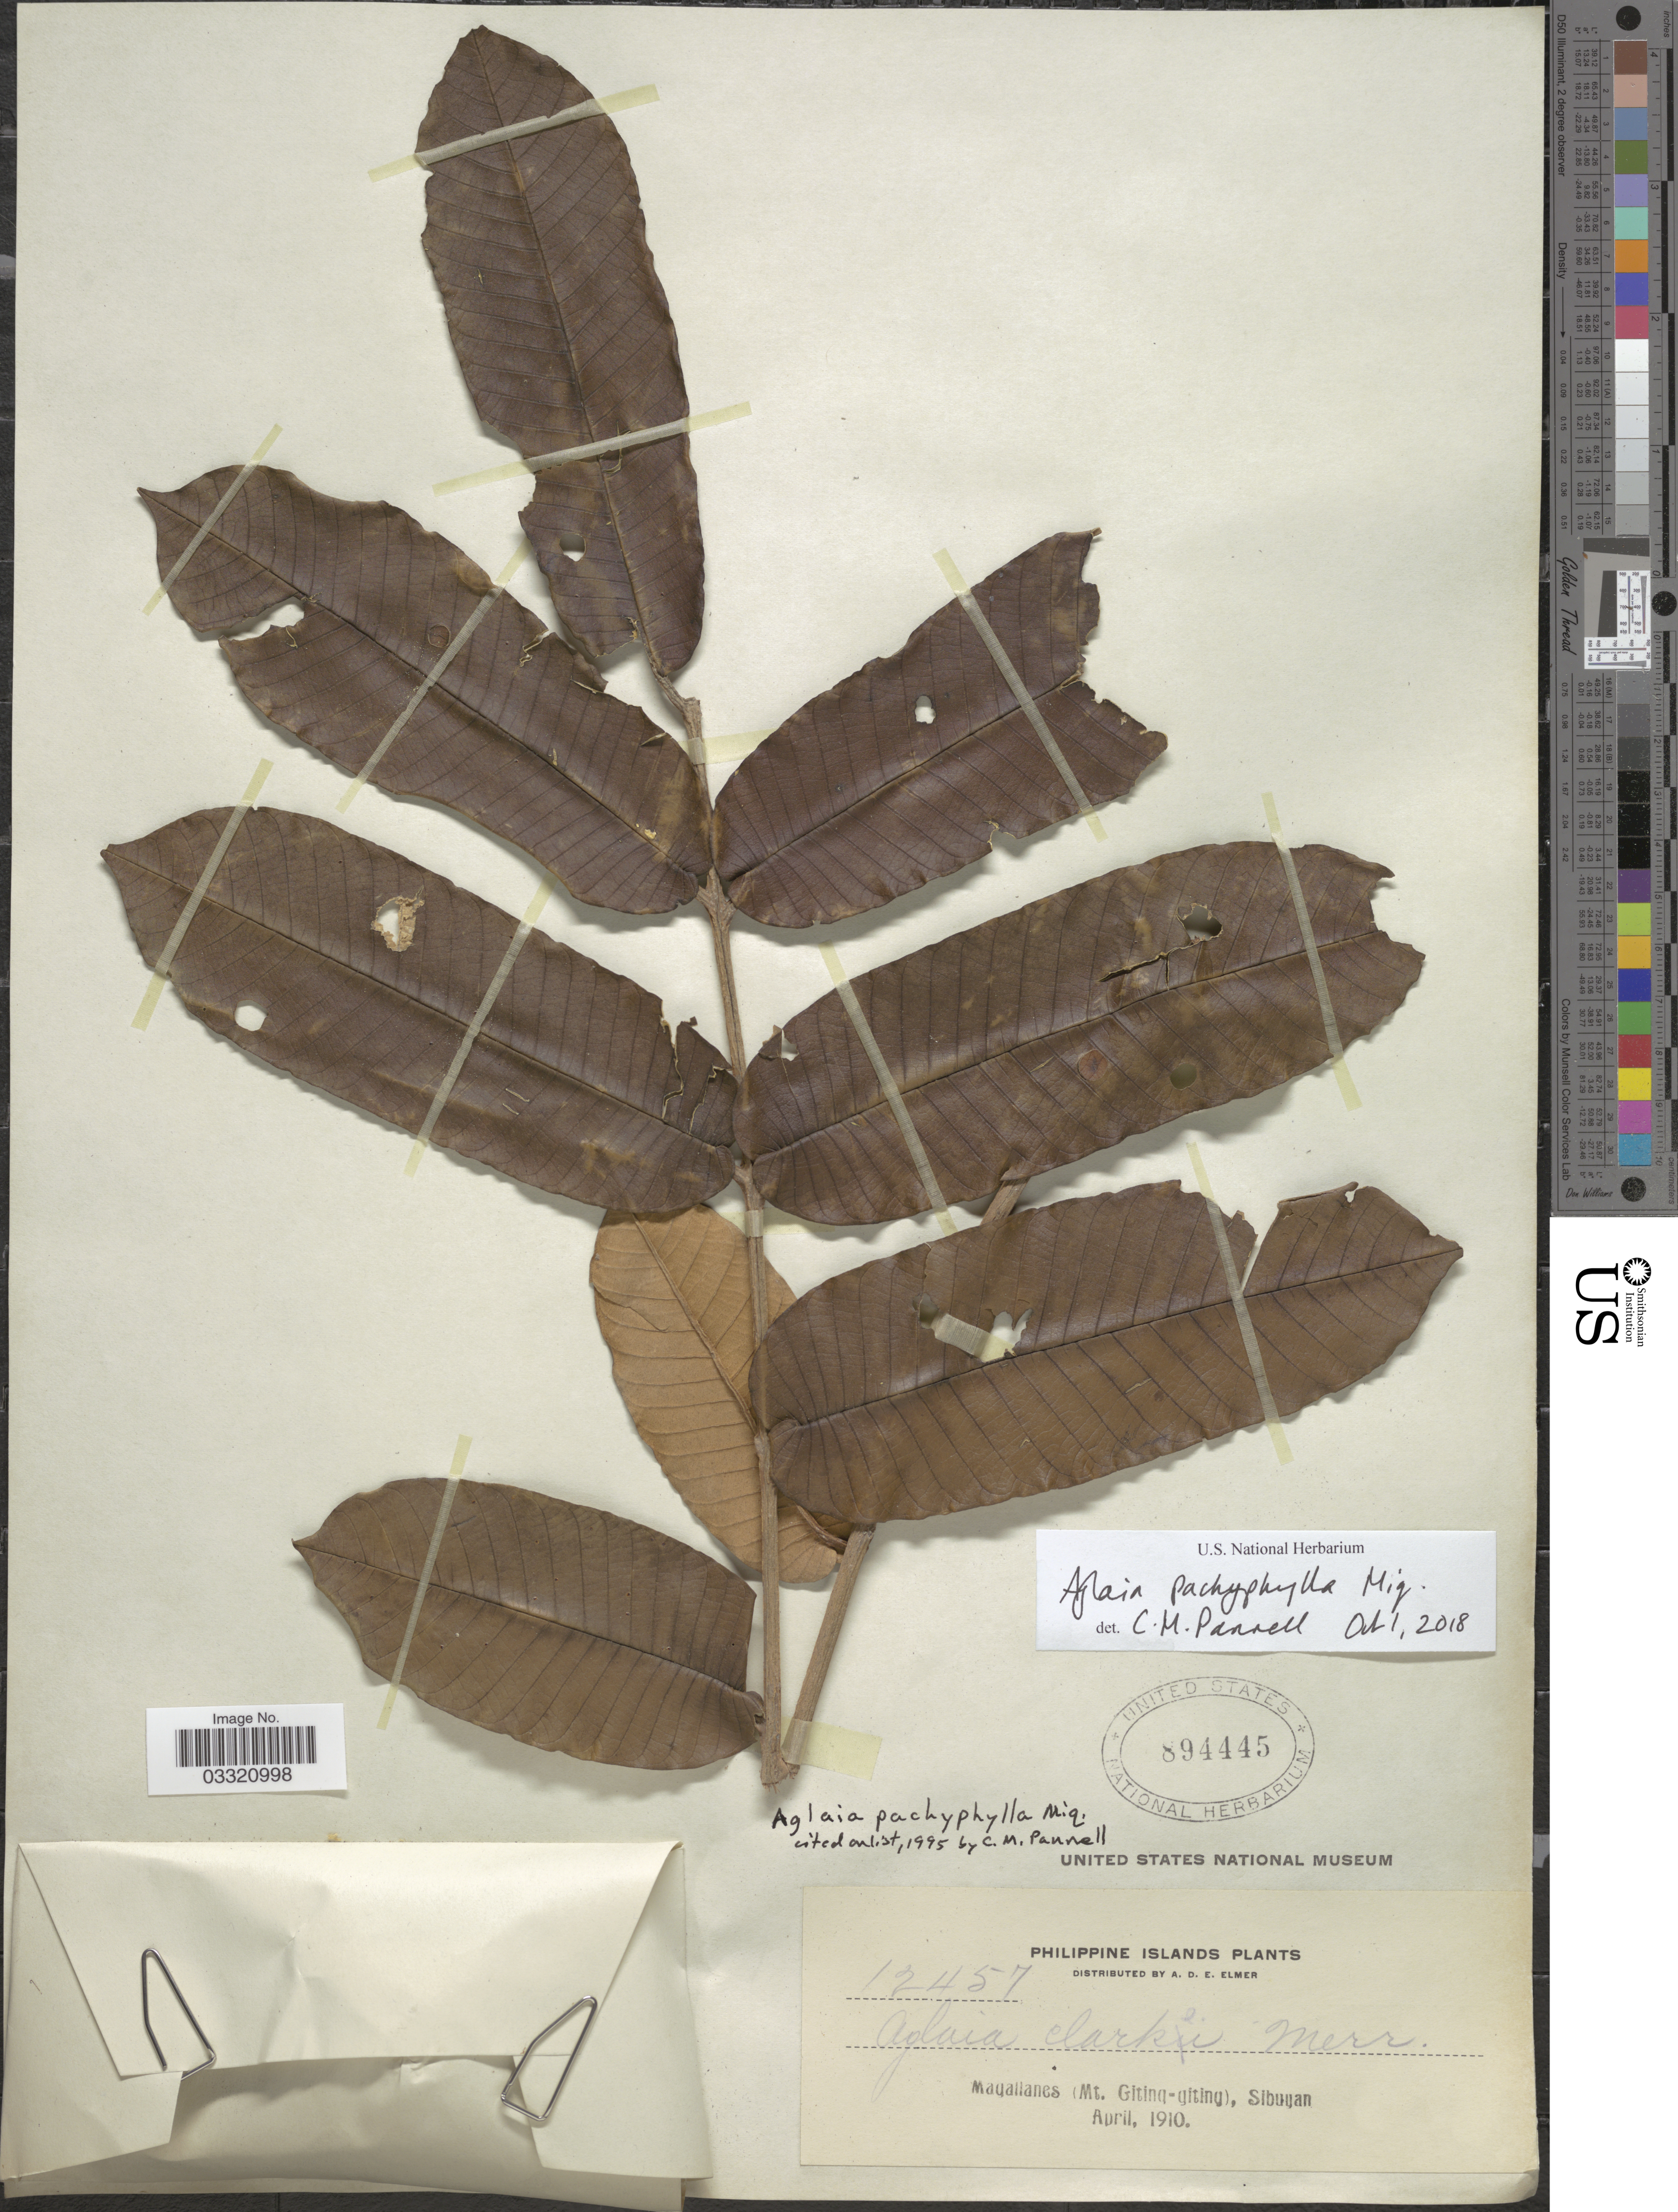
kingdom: Plantae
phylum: Tracheophyta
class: Magnoliopsida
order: Sapindales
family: Meliaceae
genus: Aglaia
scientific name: Aglaia pachyphylla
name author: Miq.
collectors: A. D. E. Elmer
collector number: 12457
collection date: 1910-04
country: Philippines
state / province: Western Visayas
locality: Magallanes (Mt. Giting-giting), Sibuyan.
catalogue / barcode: US 894445